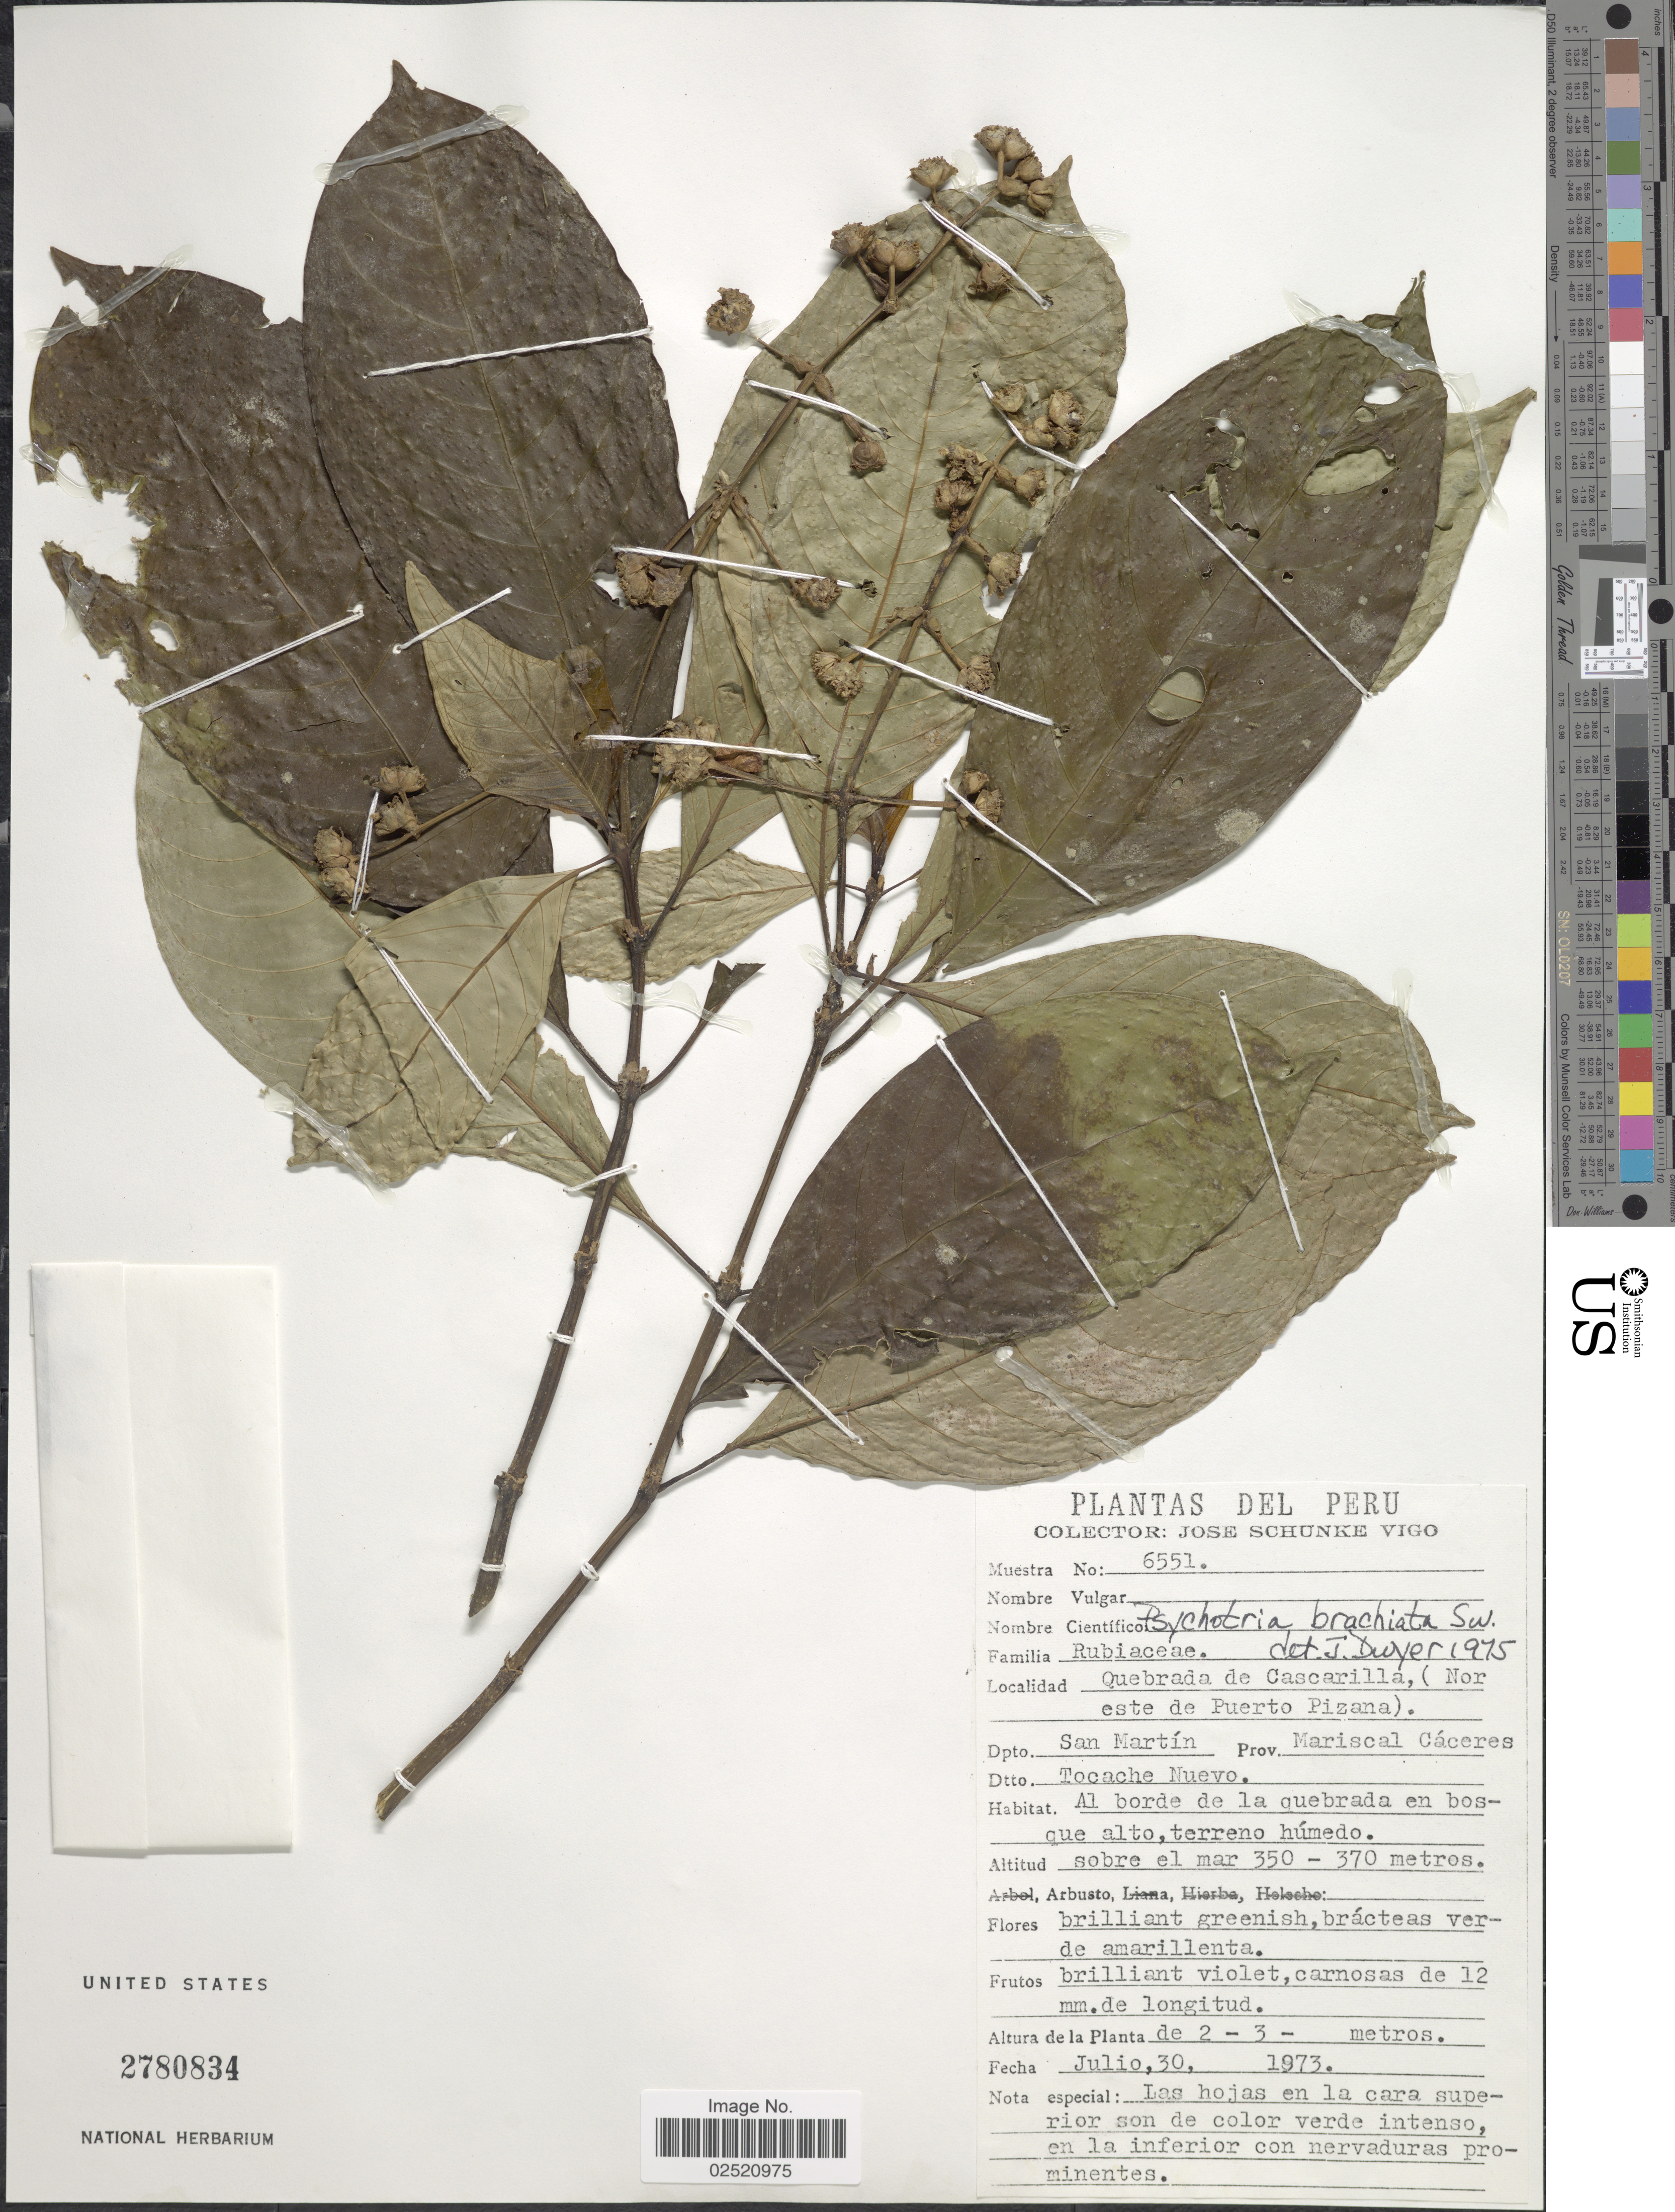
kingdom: Plantae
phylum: Tracheophyta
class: Magnoliopsida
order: Gentianales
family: Rubiaceae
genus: Psychotria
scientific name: Psychotria caerulea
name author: Ruiz & Pav.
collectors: J. Schunke Vigo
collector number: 6551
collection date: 1973-07-30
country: Peru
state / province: San Martín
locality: Quebrada de Cascarilla, (Nor este de Puerto Pizana), Prov. Mariscal Caceres, Dtto. Tocache Nuevo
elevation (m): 350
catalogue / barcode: US 2780834